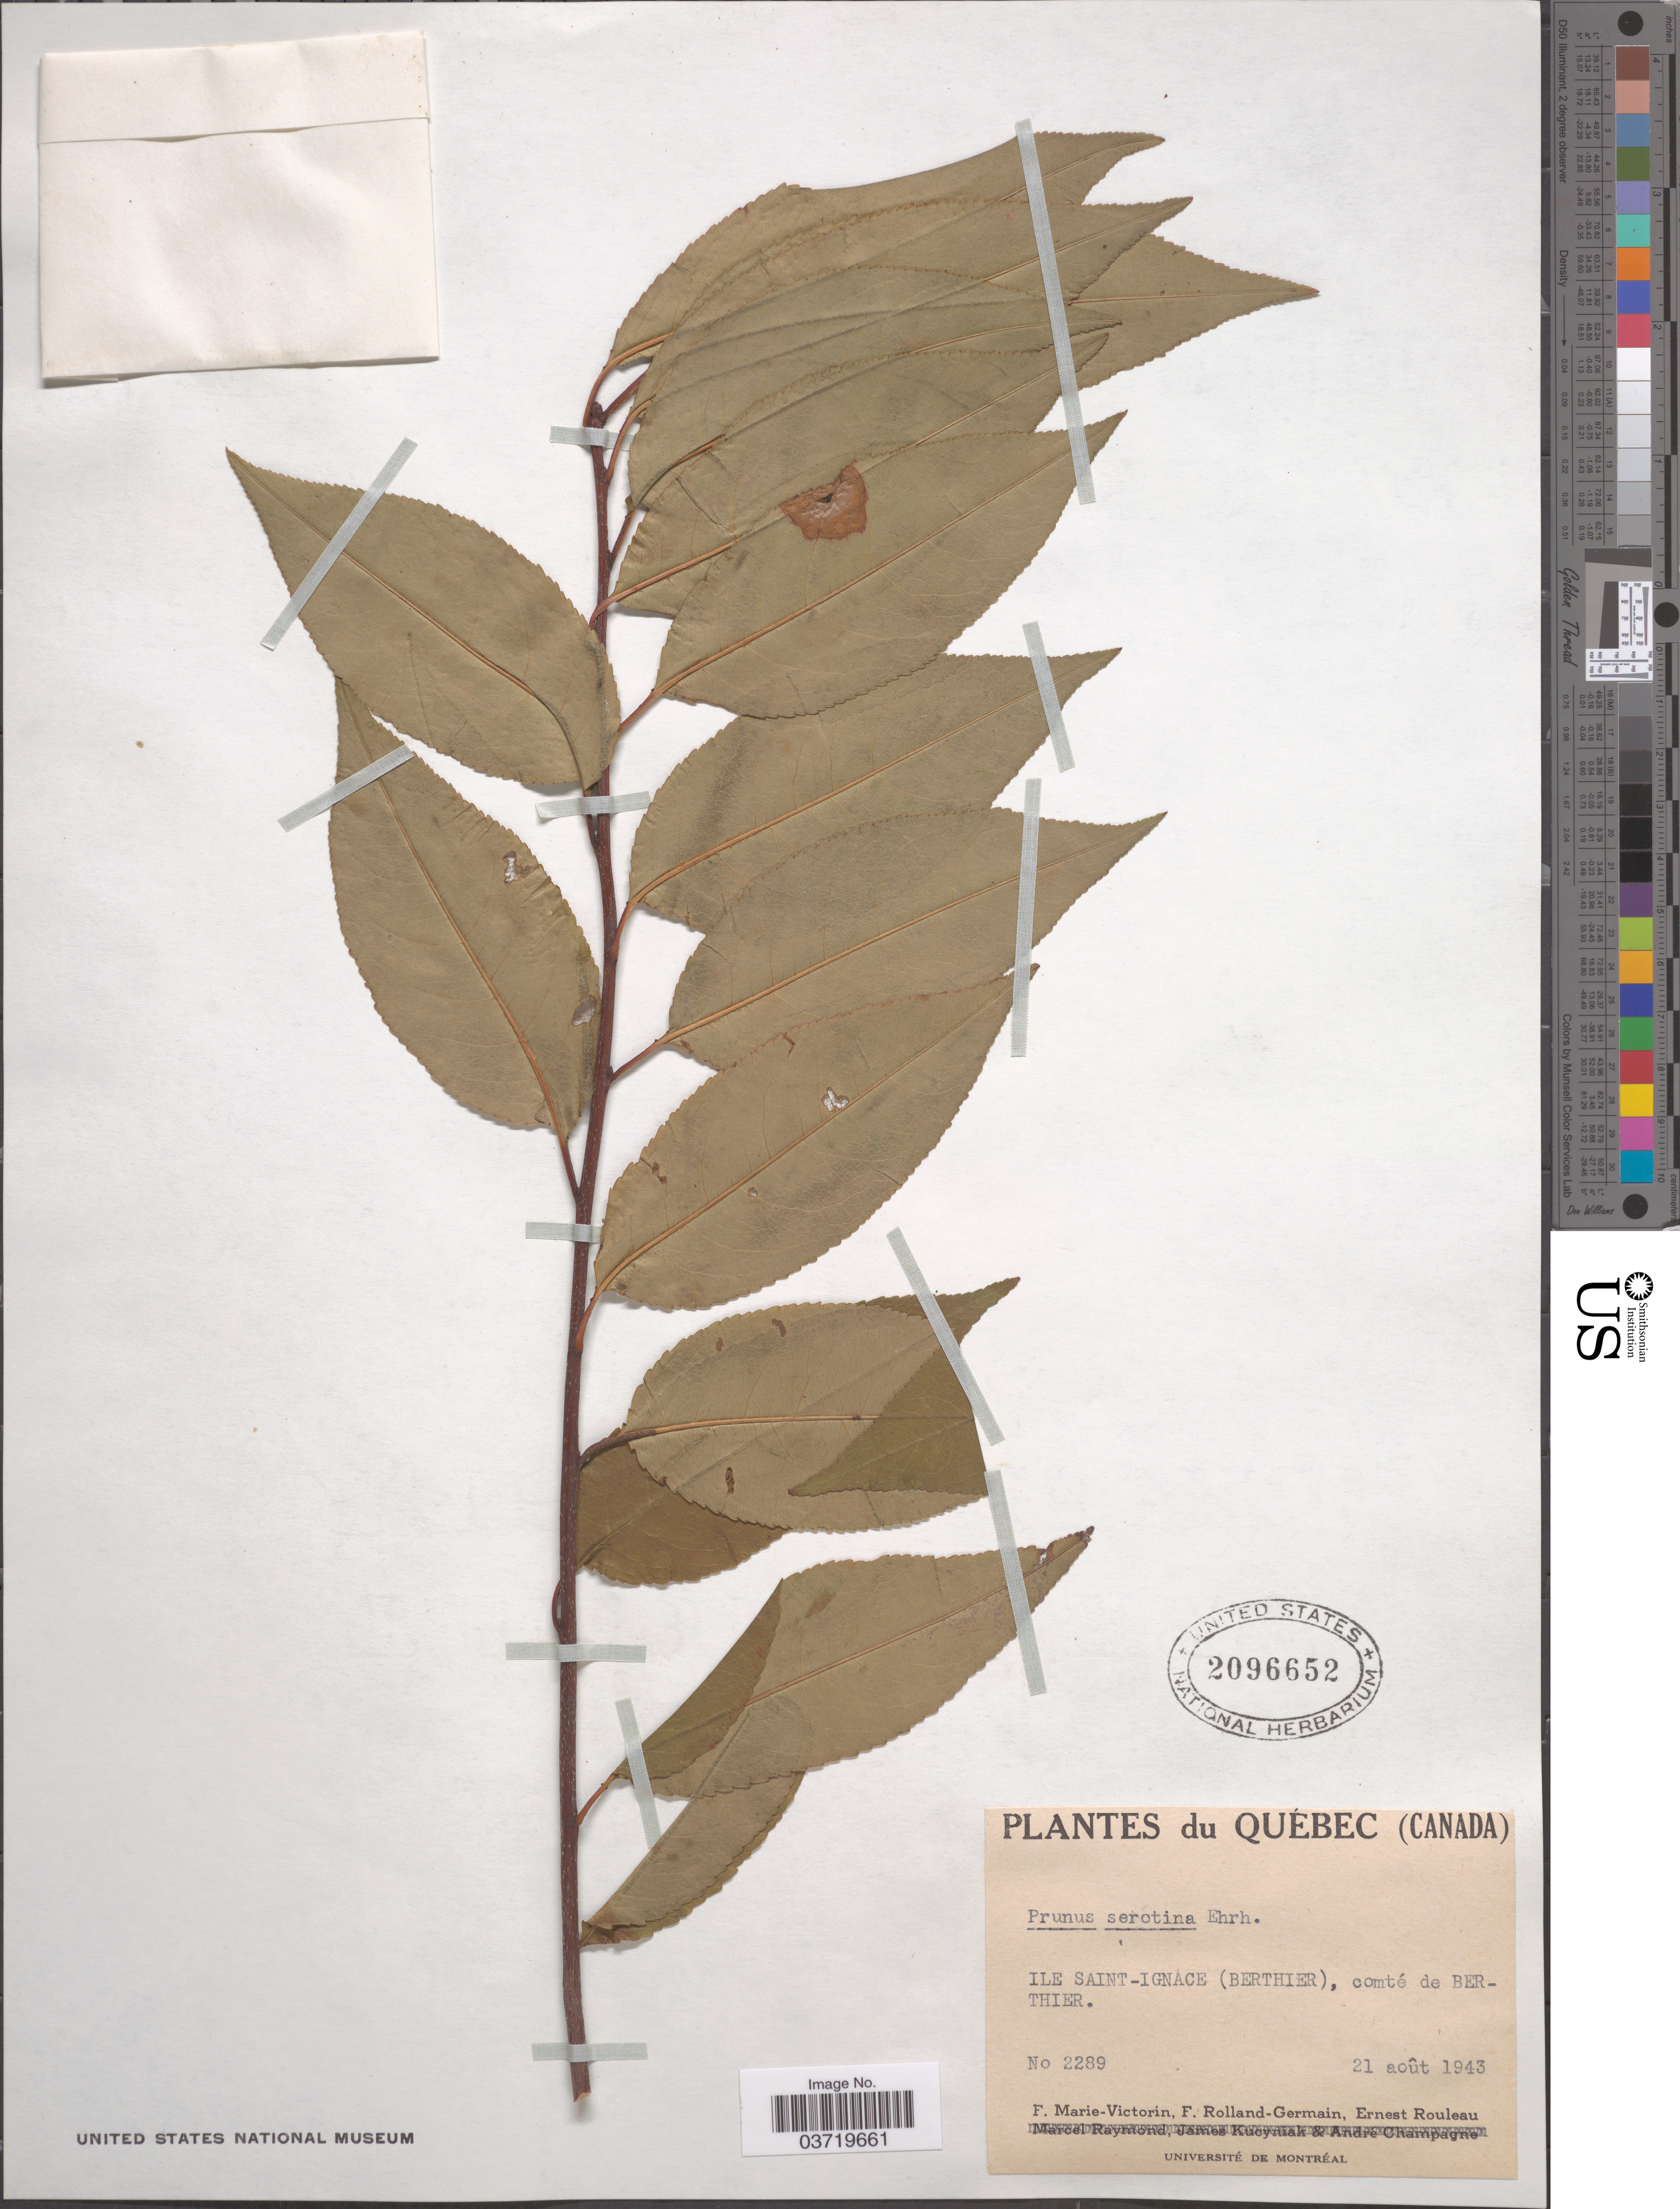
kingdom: Plantae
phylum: Tracheophyta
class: Magnoliopsida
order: Rosales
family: Rosaceae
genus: Prunus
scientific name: Prunus serotina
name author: Ehrh.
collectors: F. Marie-Victorin, Rolland-Germain & J. Rouleau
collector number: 2289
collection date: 1943-08-21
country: Canada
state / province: Quebec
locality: Ile Saint-Ignace (Berthier), comté de Berthier.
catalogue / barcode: US 2096652